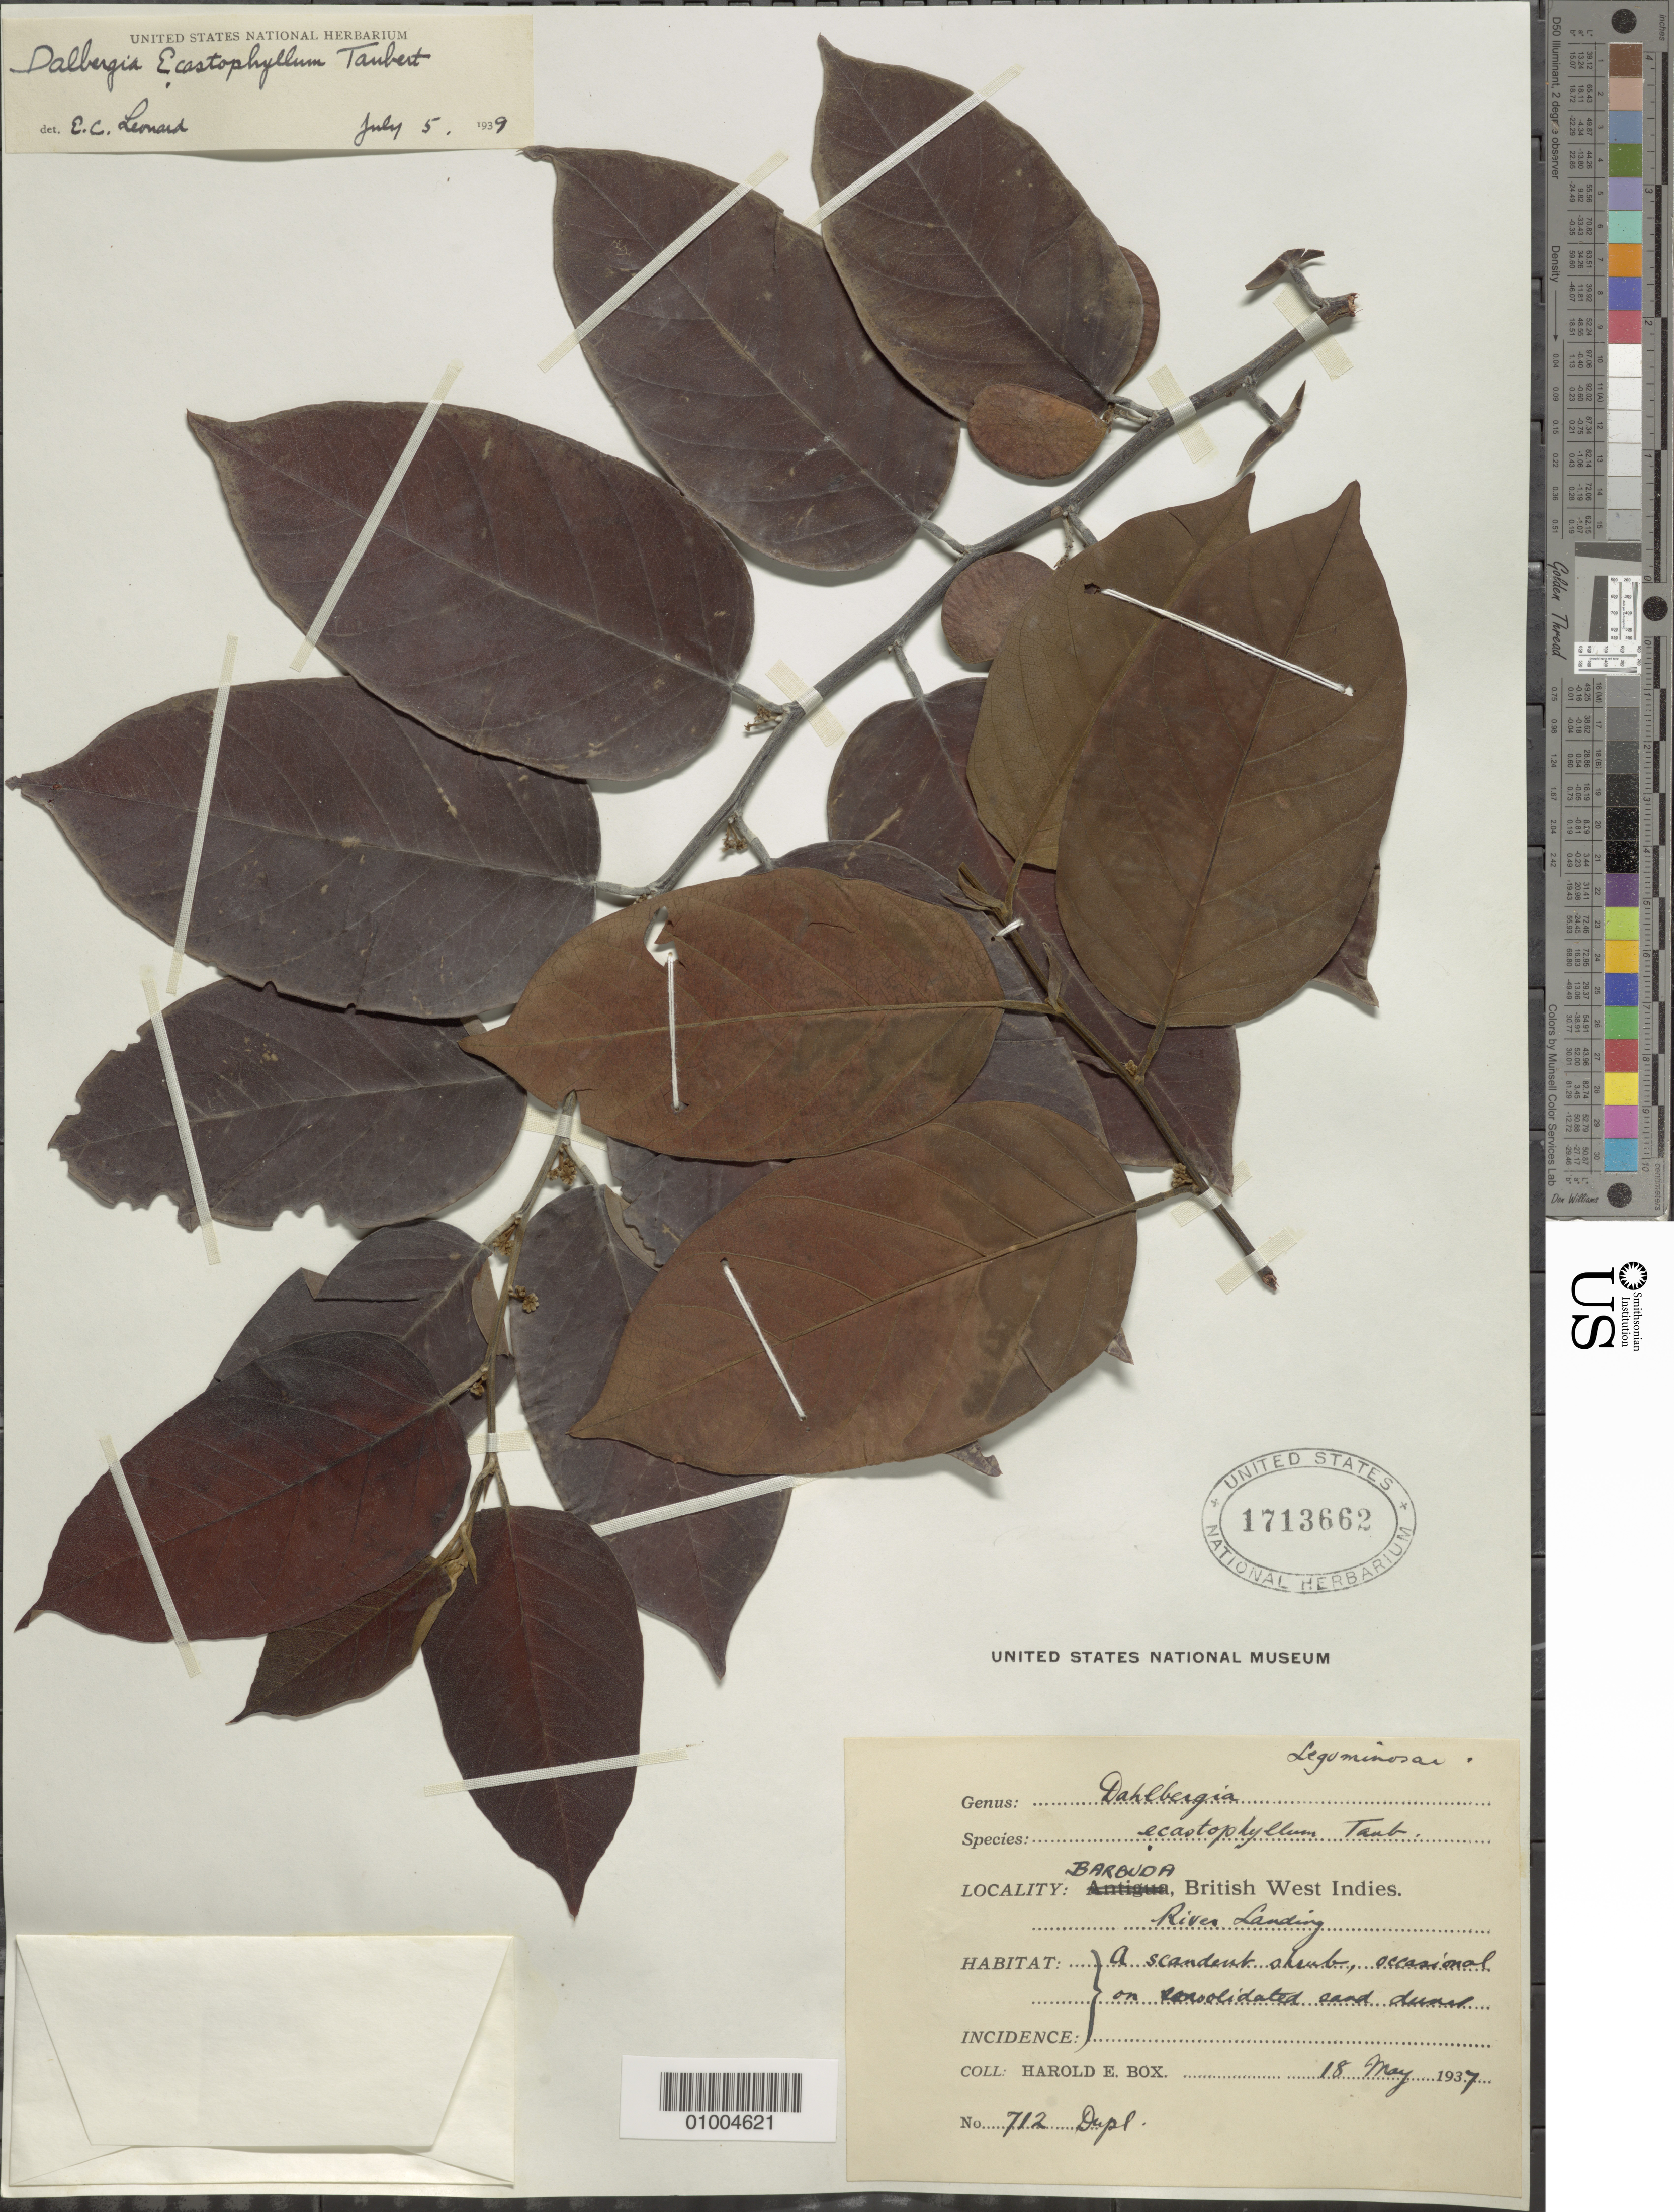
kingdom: Plantae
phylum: Tracheophyta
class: Magnoliopsida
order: Fabales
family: Fabaceae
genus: Dalbergia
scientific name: Dalbergia ecastaphyllum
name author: (L.) Taub.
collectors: H. E. Box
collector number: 712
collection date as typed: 18 May 1937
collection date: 1937-05-18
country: Antigua and Barbuda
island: Barbuda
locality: A scandent shrub on River Landing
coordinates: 0 N, 0 E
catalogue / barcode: US 1713662